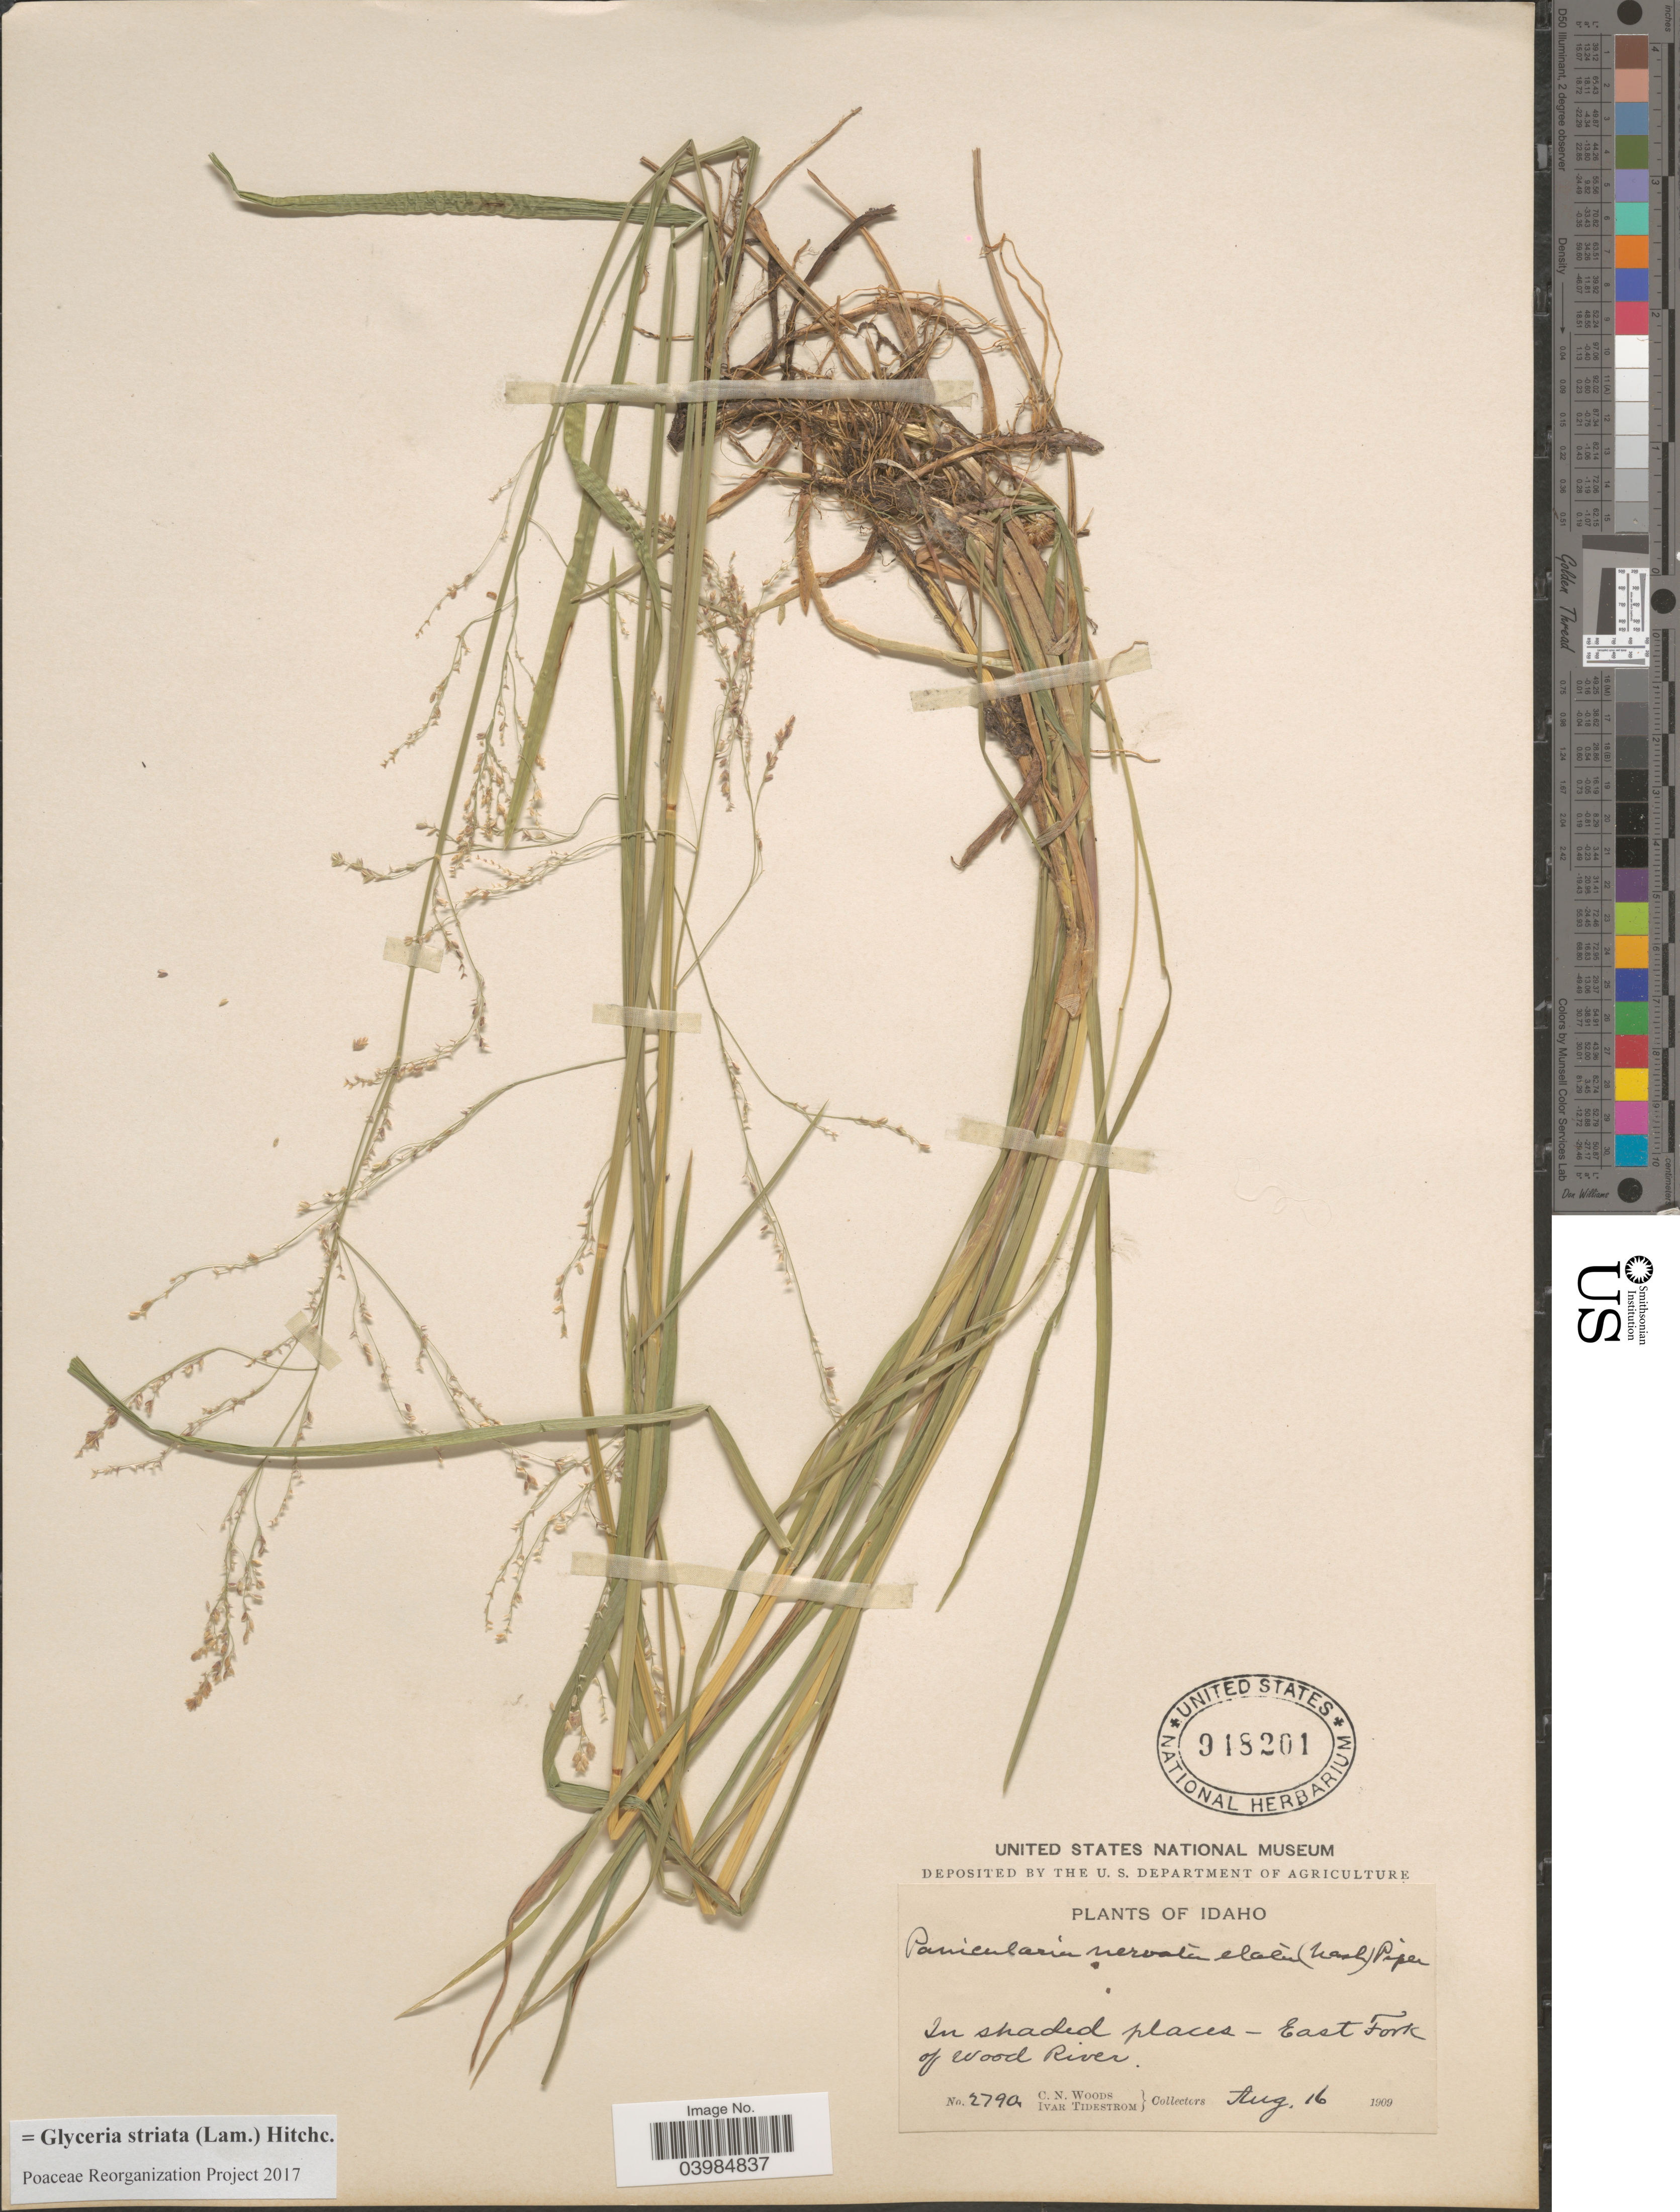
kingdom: Plantae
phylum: Tracheophyta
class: Liliopsida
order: Poales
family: Poaceae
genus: Glyceria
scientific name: Glyceria striata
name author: (Lam.) Hitchc.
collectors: C. Woods & I. F. Tidestrom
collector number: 2790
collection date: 1909-08-16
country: United States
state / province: Idaho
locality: In shaded places- East Fork of Wood River.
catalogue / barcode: US 948201